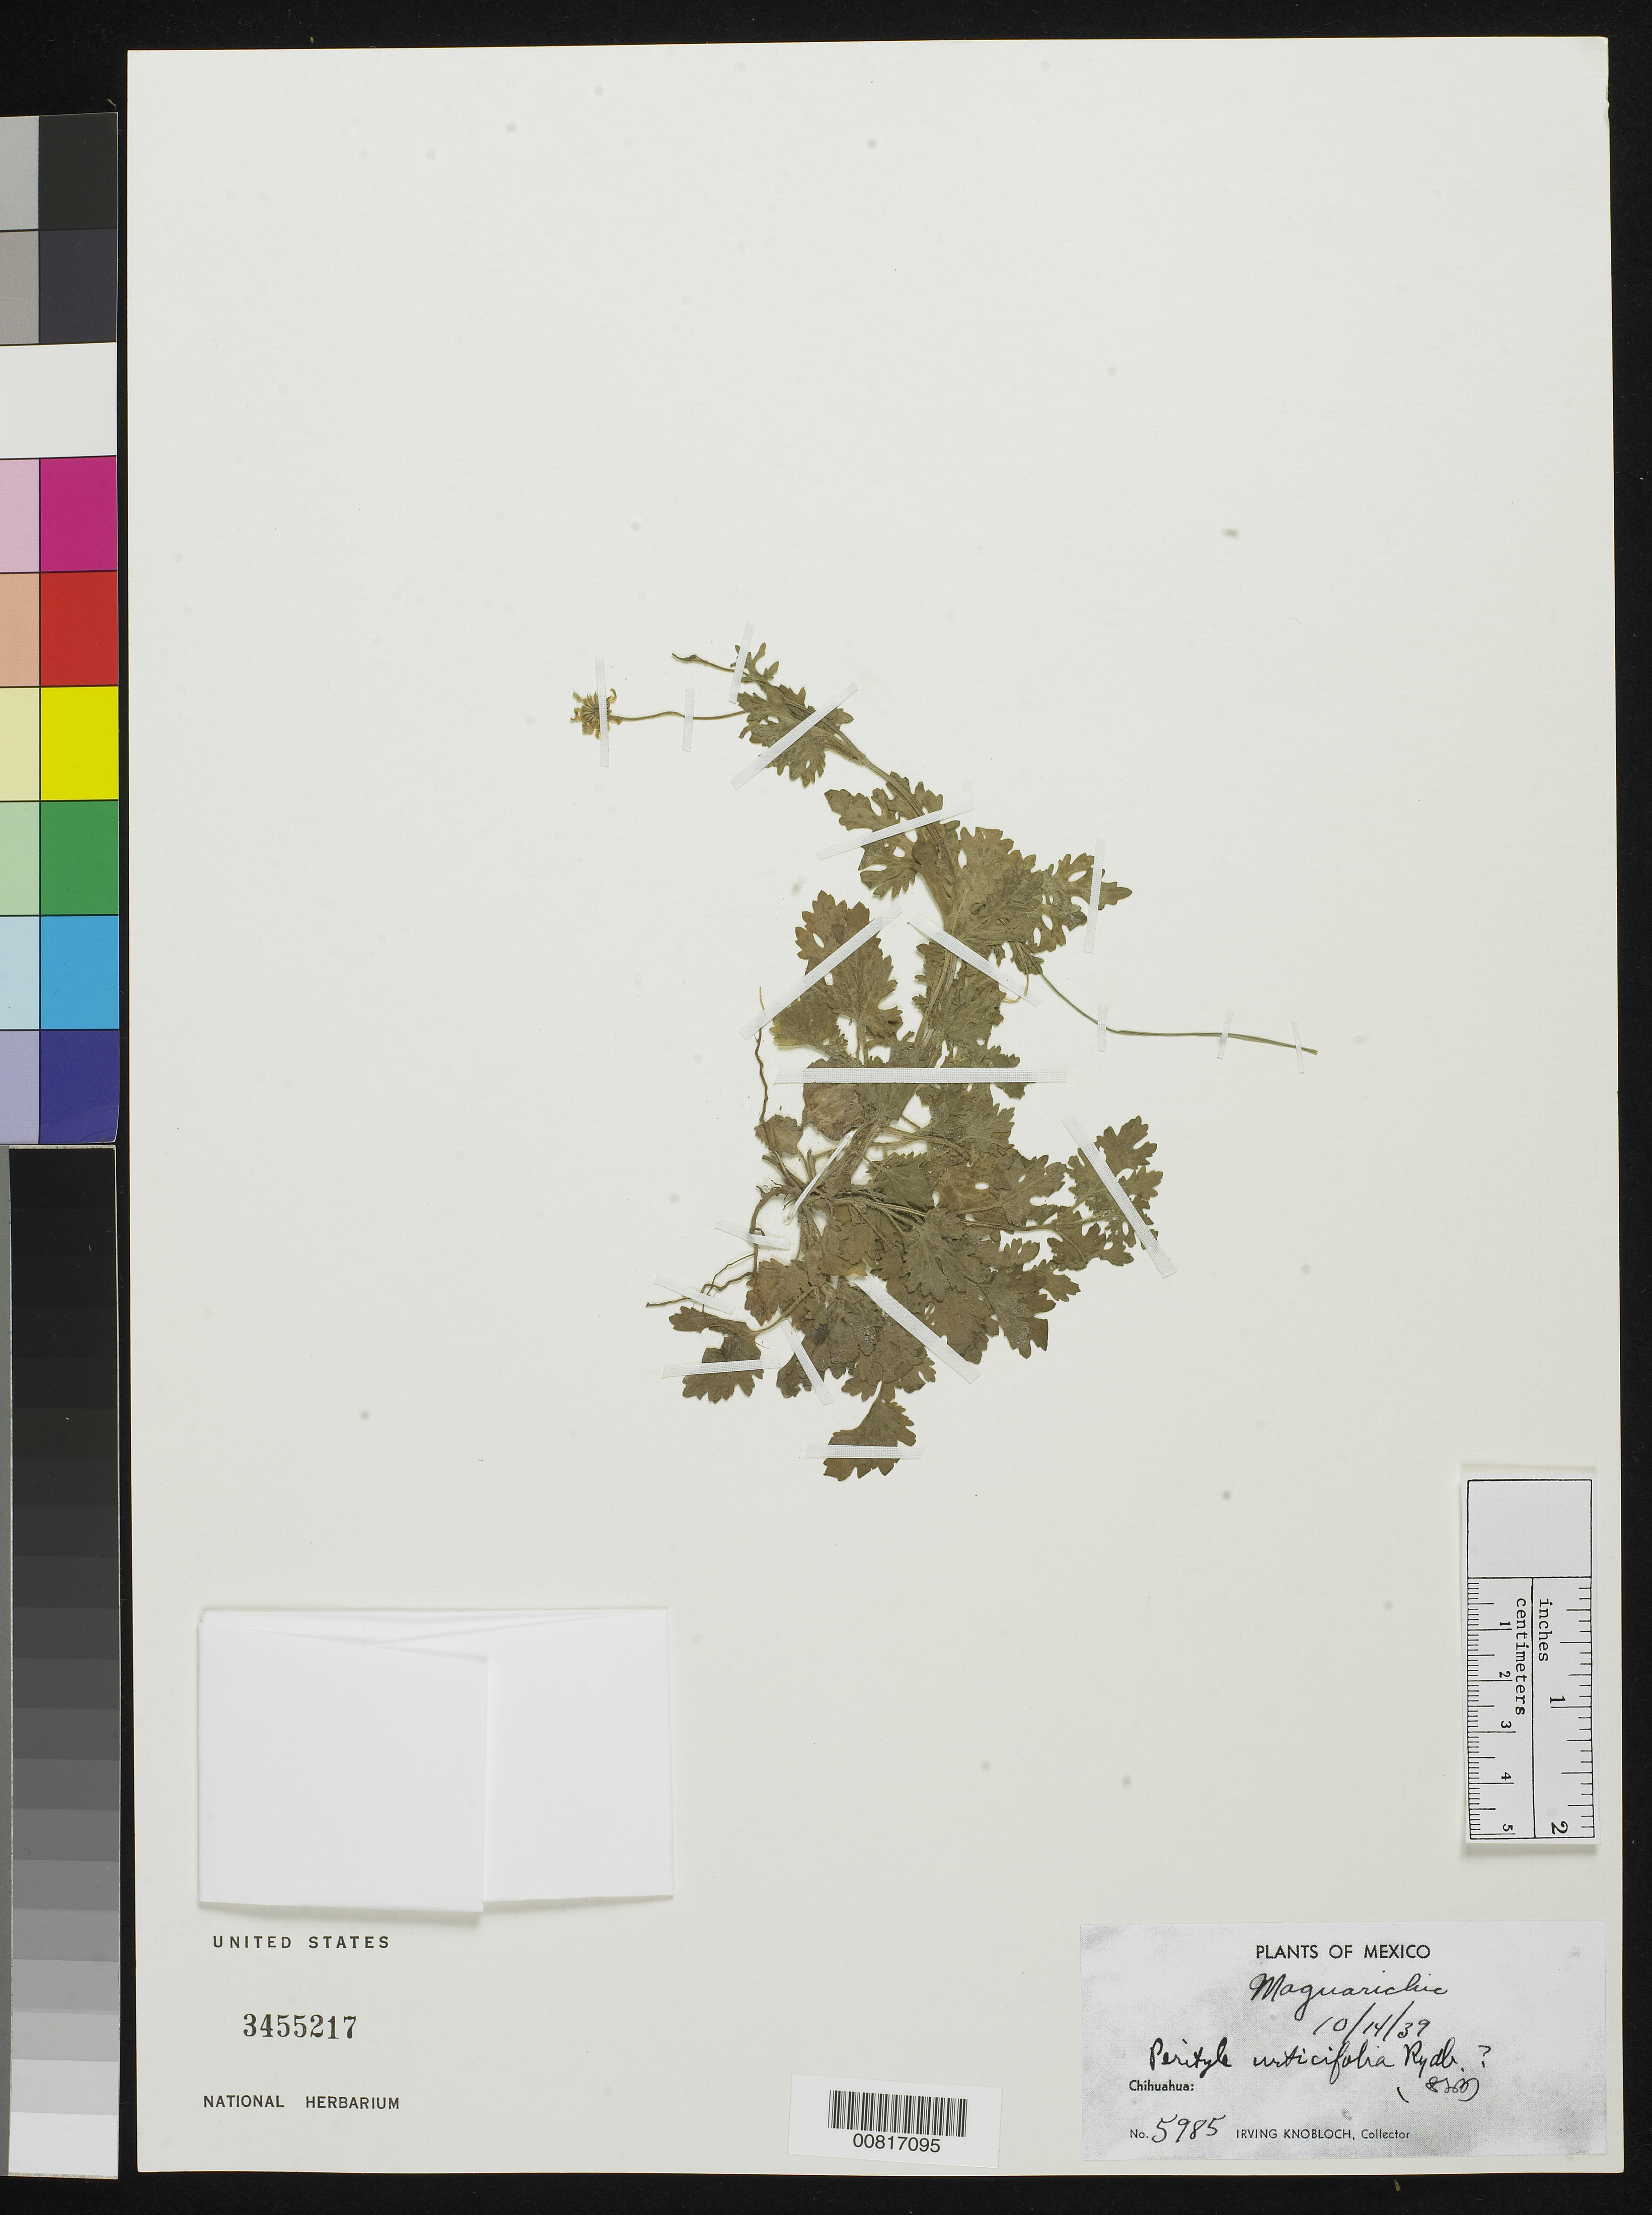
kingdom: Plantae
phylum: Tracheophyta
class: Magnoliopsida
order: Asterales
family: Asteraceae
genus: Perityle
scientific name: Perityle urticifolia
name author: Rydb.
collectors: I. W. Knobloch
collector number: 5985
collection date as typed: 14 Oct 1939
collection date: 1939-10-14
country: Mexico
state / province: Chihuahua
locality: Maguarichic, Chihuahua.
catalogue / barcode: US 3455217